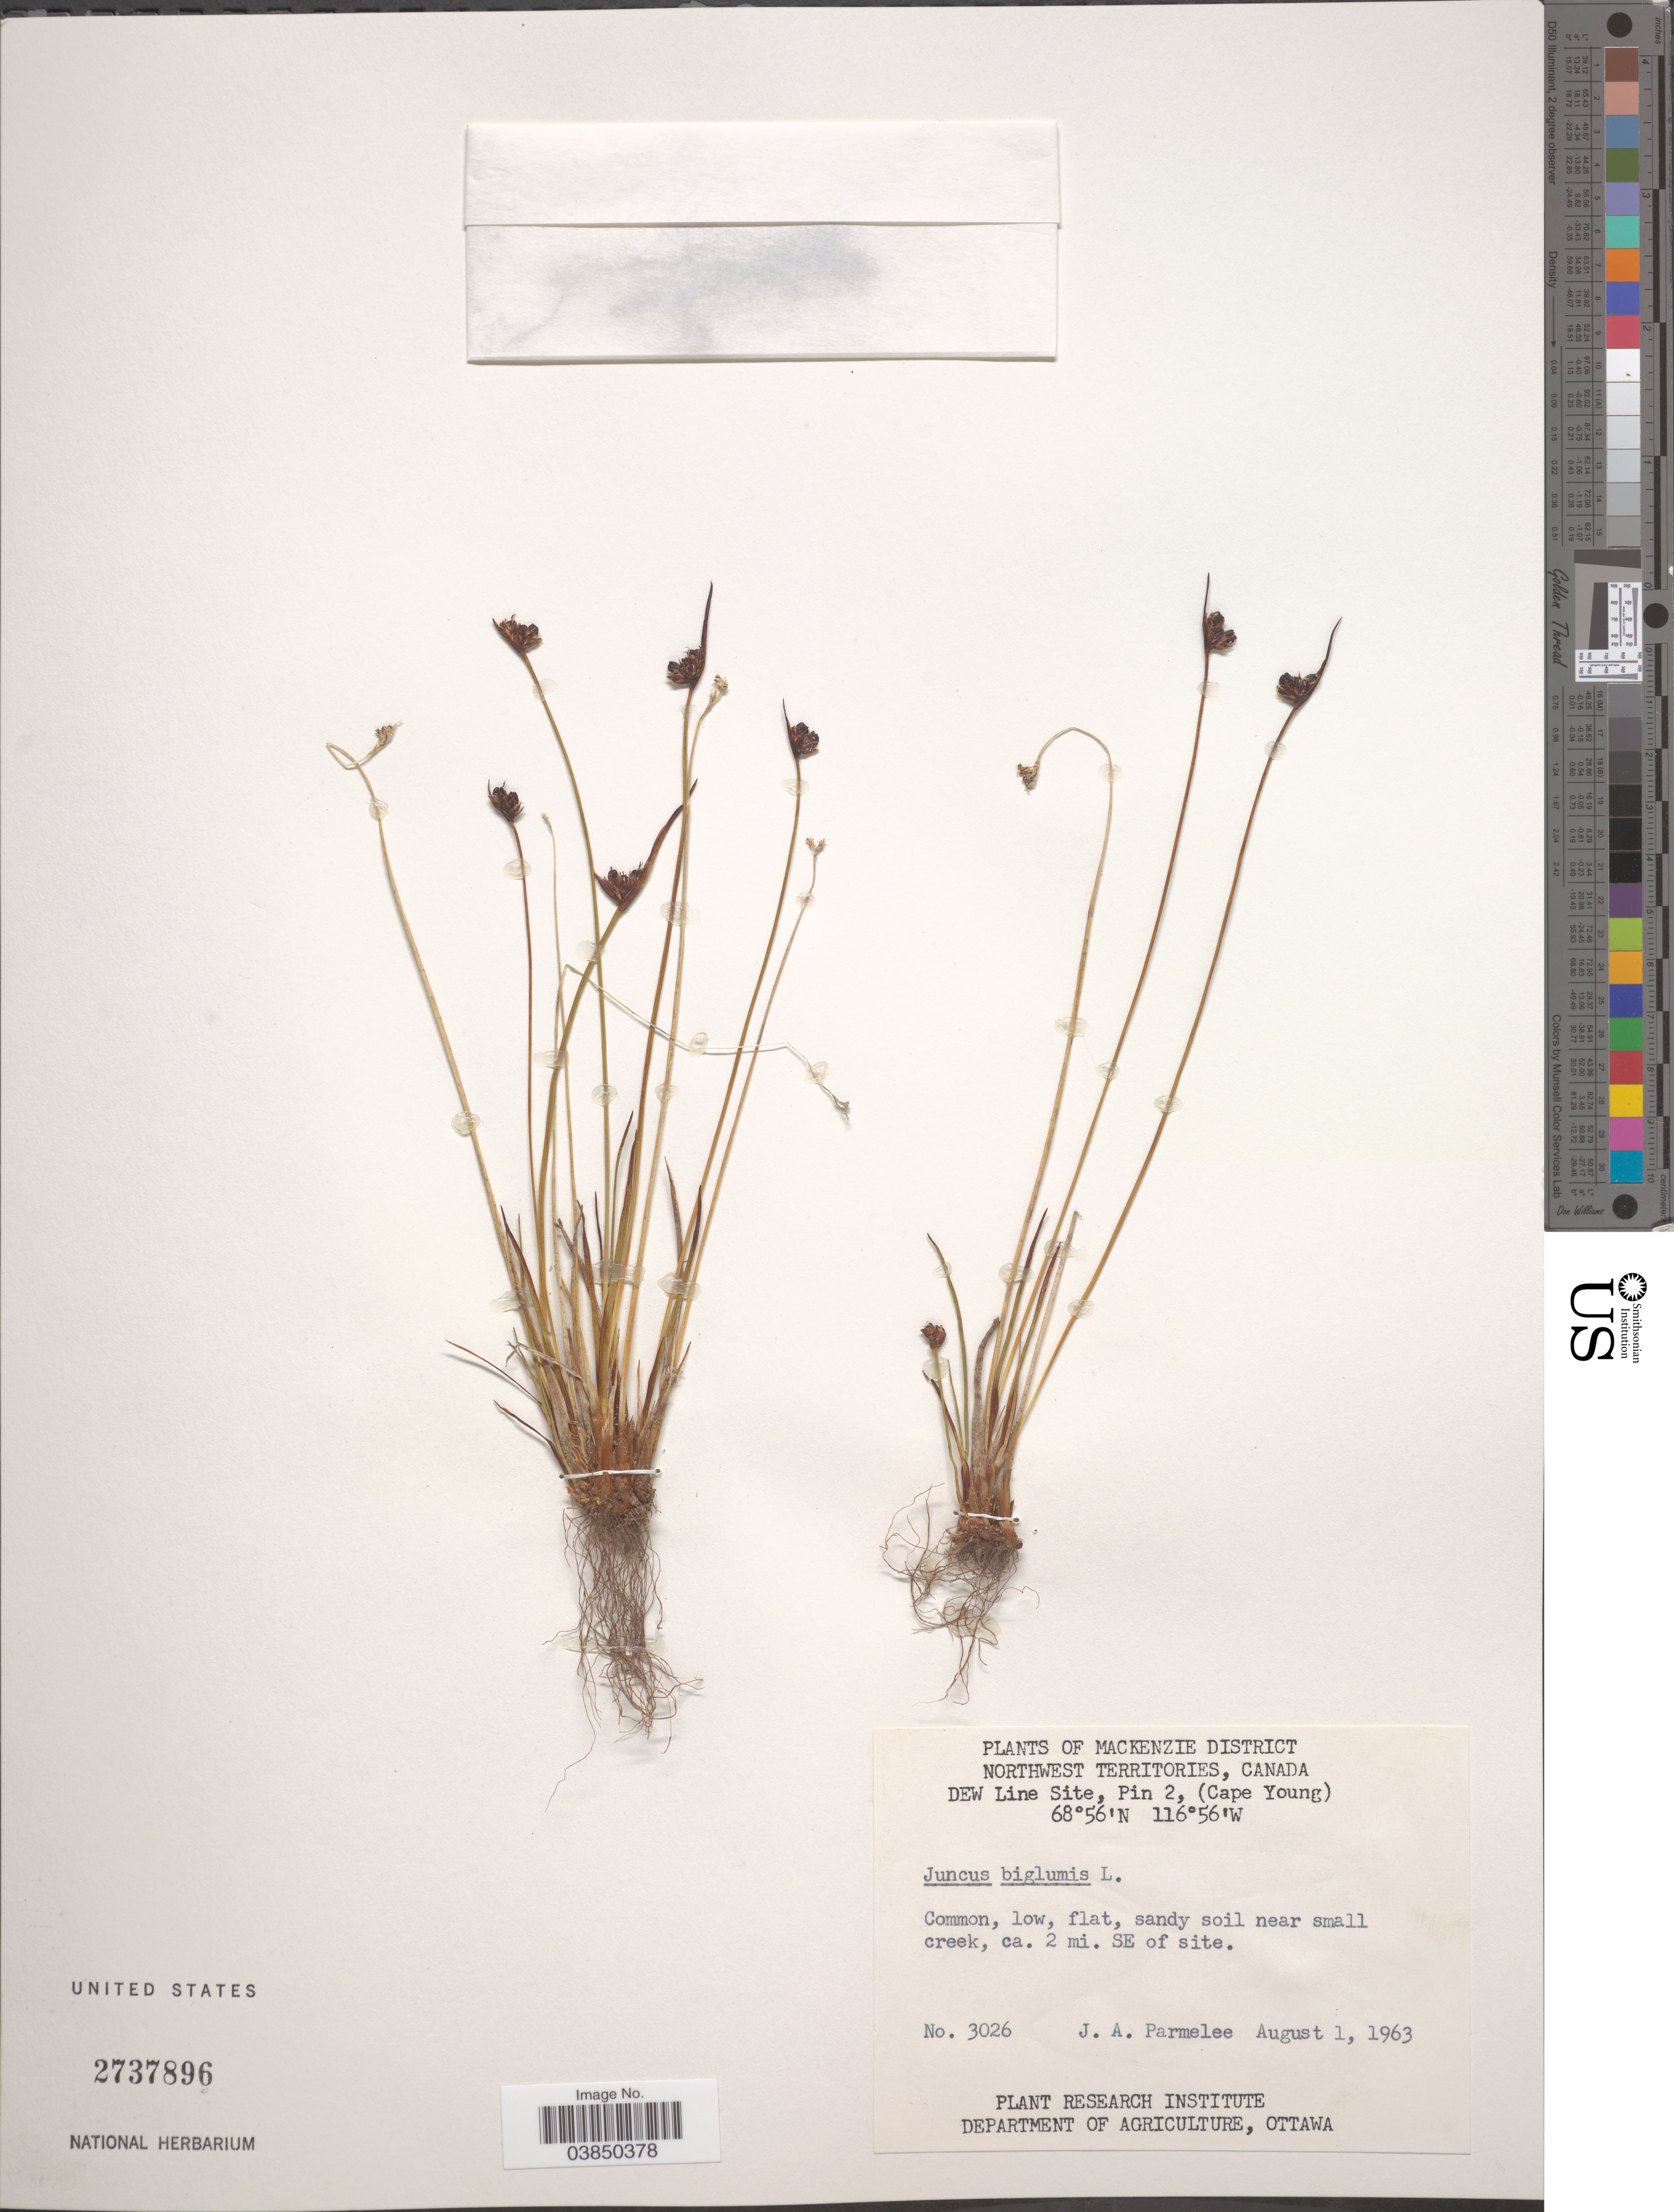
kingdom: Plantae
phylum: Tracheophyta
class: Liliopsida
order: Poales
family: Juncaceae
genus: Juncus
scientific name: Juncus biglumis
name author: L.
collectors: J. A. Parmelee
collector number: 3026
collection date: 1963-08-01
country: Canada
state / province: Northwest Territories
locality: Mackenzie District. DEW Line Site, Pin 2, (Cape Young). Near small creek, ca. 2 mi. SE of site.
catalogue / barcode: US 2737896